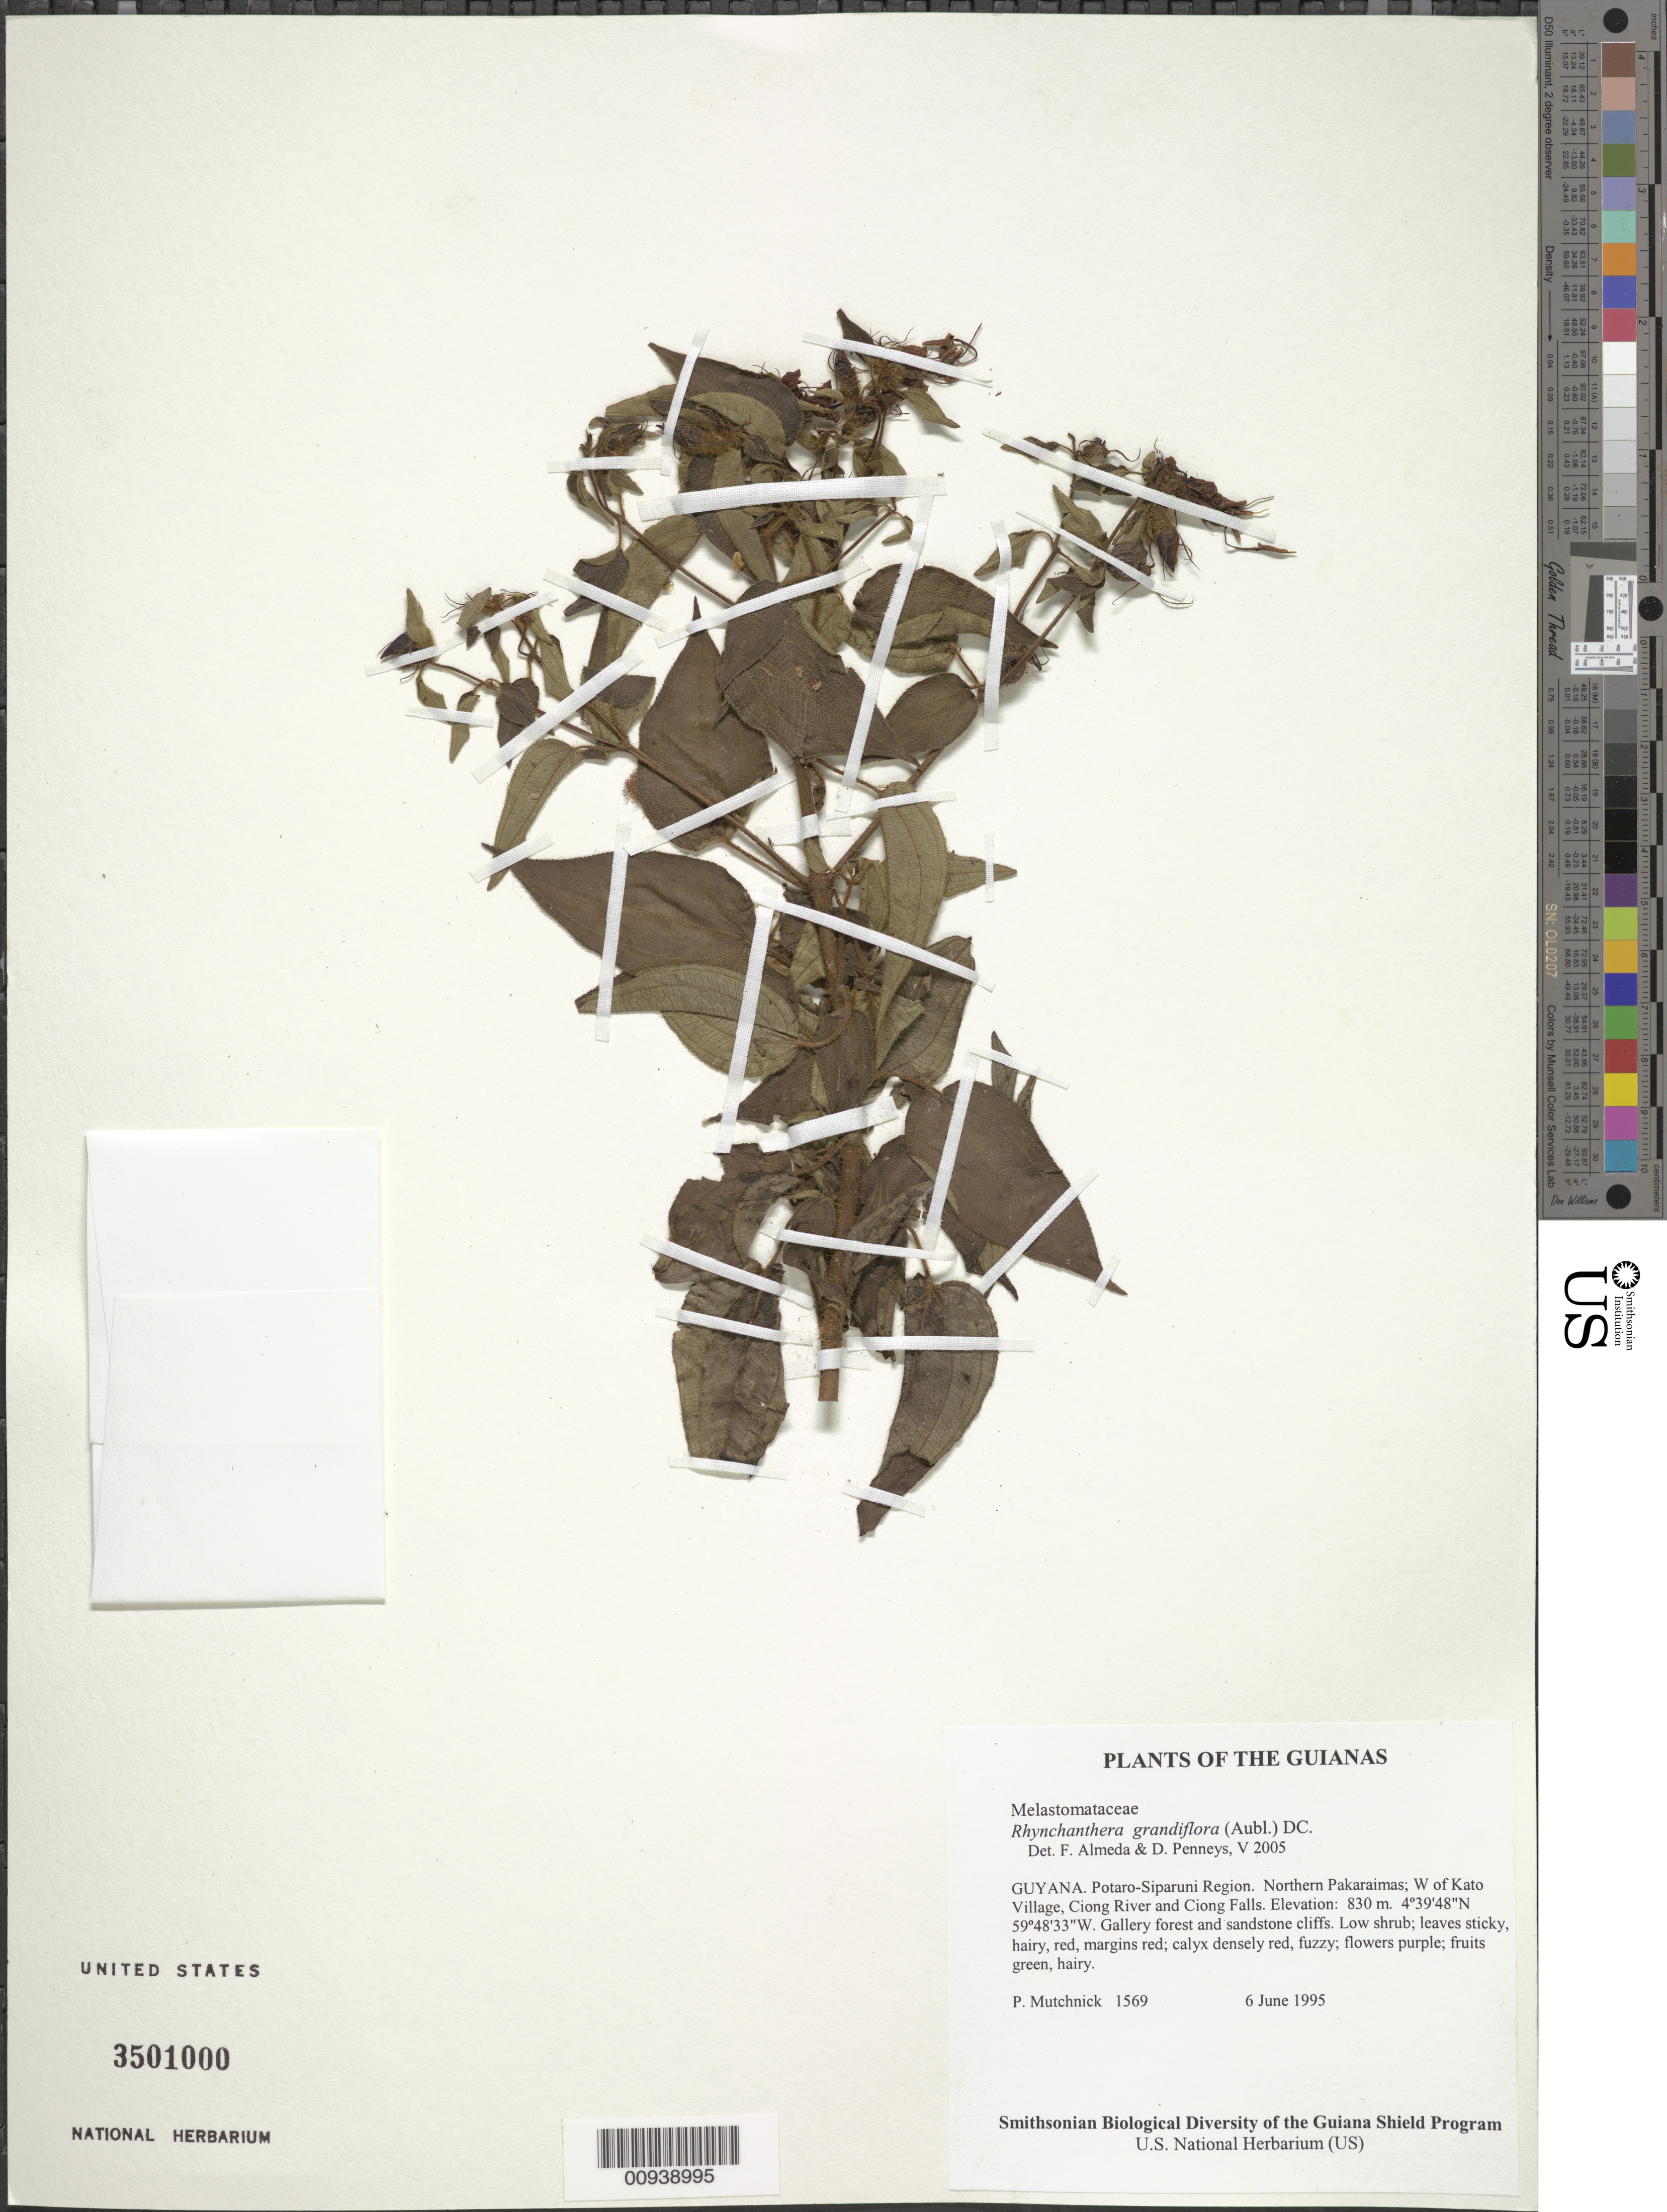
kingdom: Plantae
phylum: Tracheophyta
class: Magnoliopsida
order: Myrtales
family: Melastomataceae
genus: Rhynchanthera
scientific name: Rhynchanthera grandiflora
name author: (Aubl.) DC.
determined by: Almeda, F.; Penneys, D. S.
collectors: P. Mutchnick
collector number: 1569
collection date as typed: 6 June 1995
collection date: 1995-06-06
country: Guyana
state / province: Potaro-Siparuni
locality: Northern Pakaraimas; W of Kato Village, Ciong River and Ciong Falls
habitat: Gallery forest and sandstone cliffs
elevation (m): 830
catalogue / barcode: US 3501000